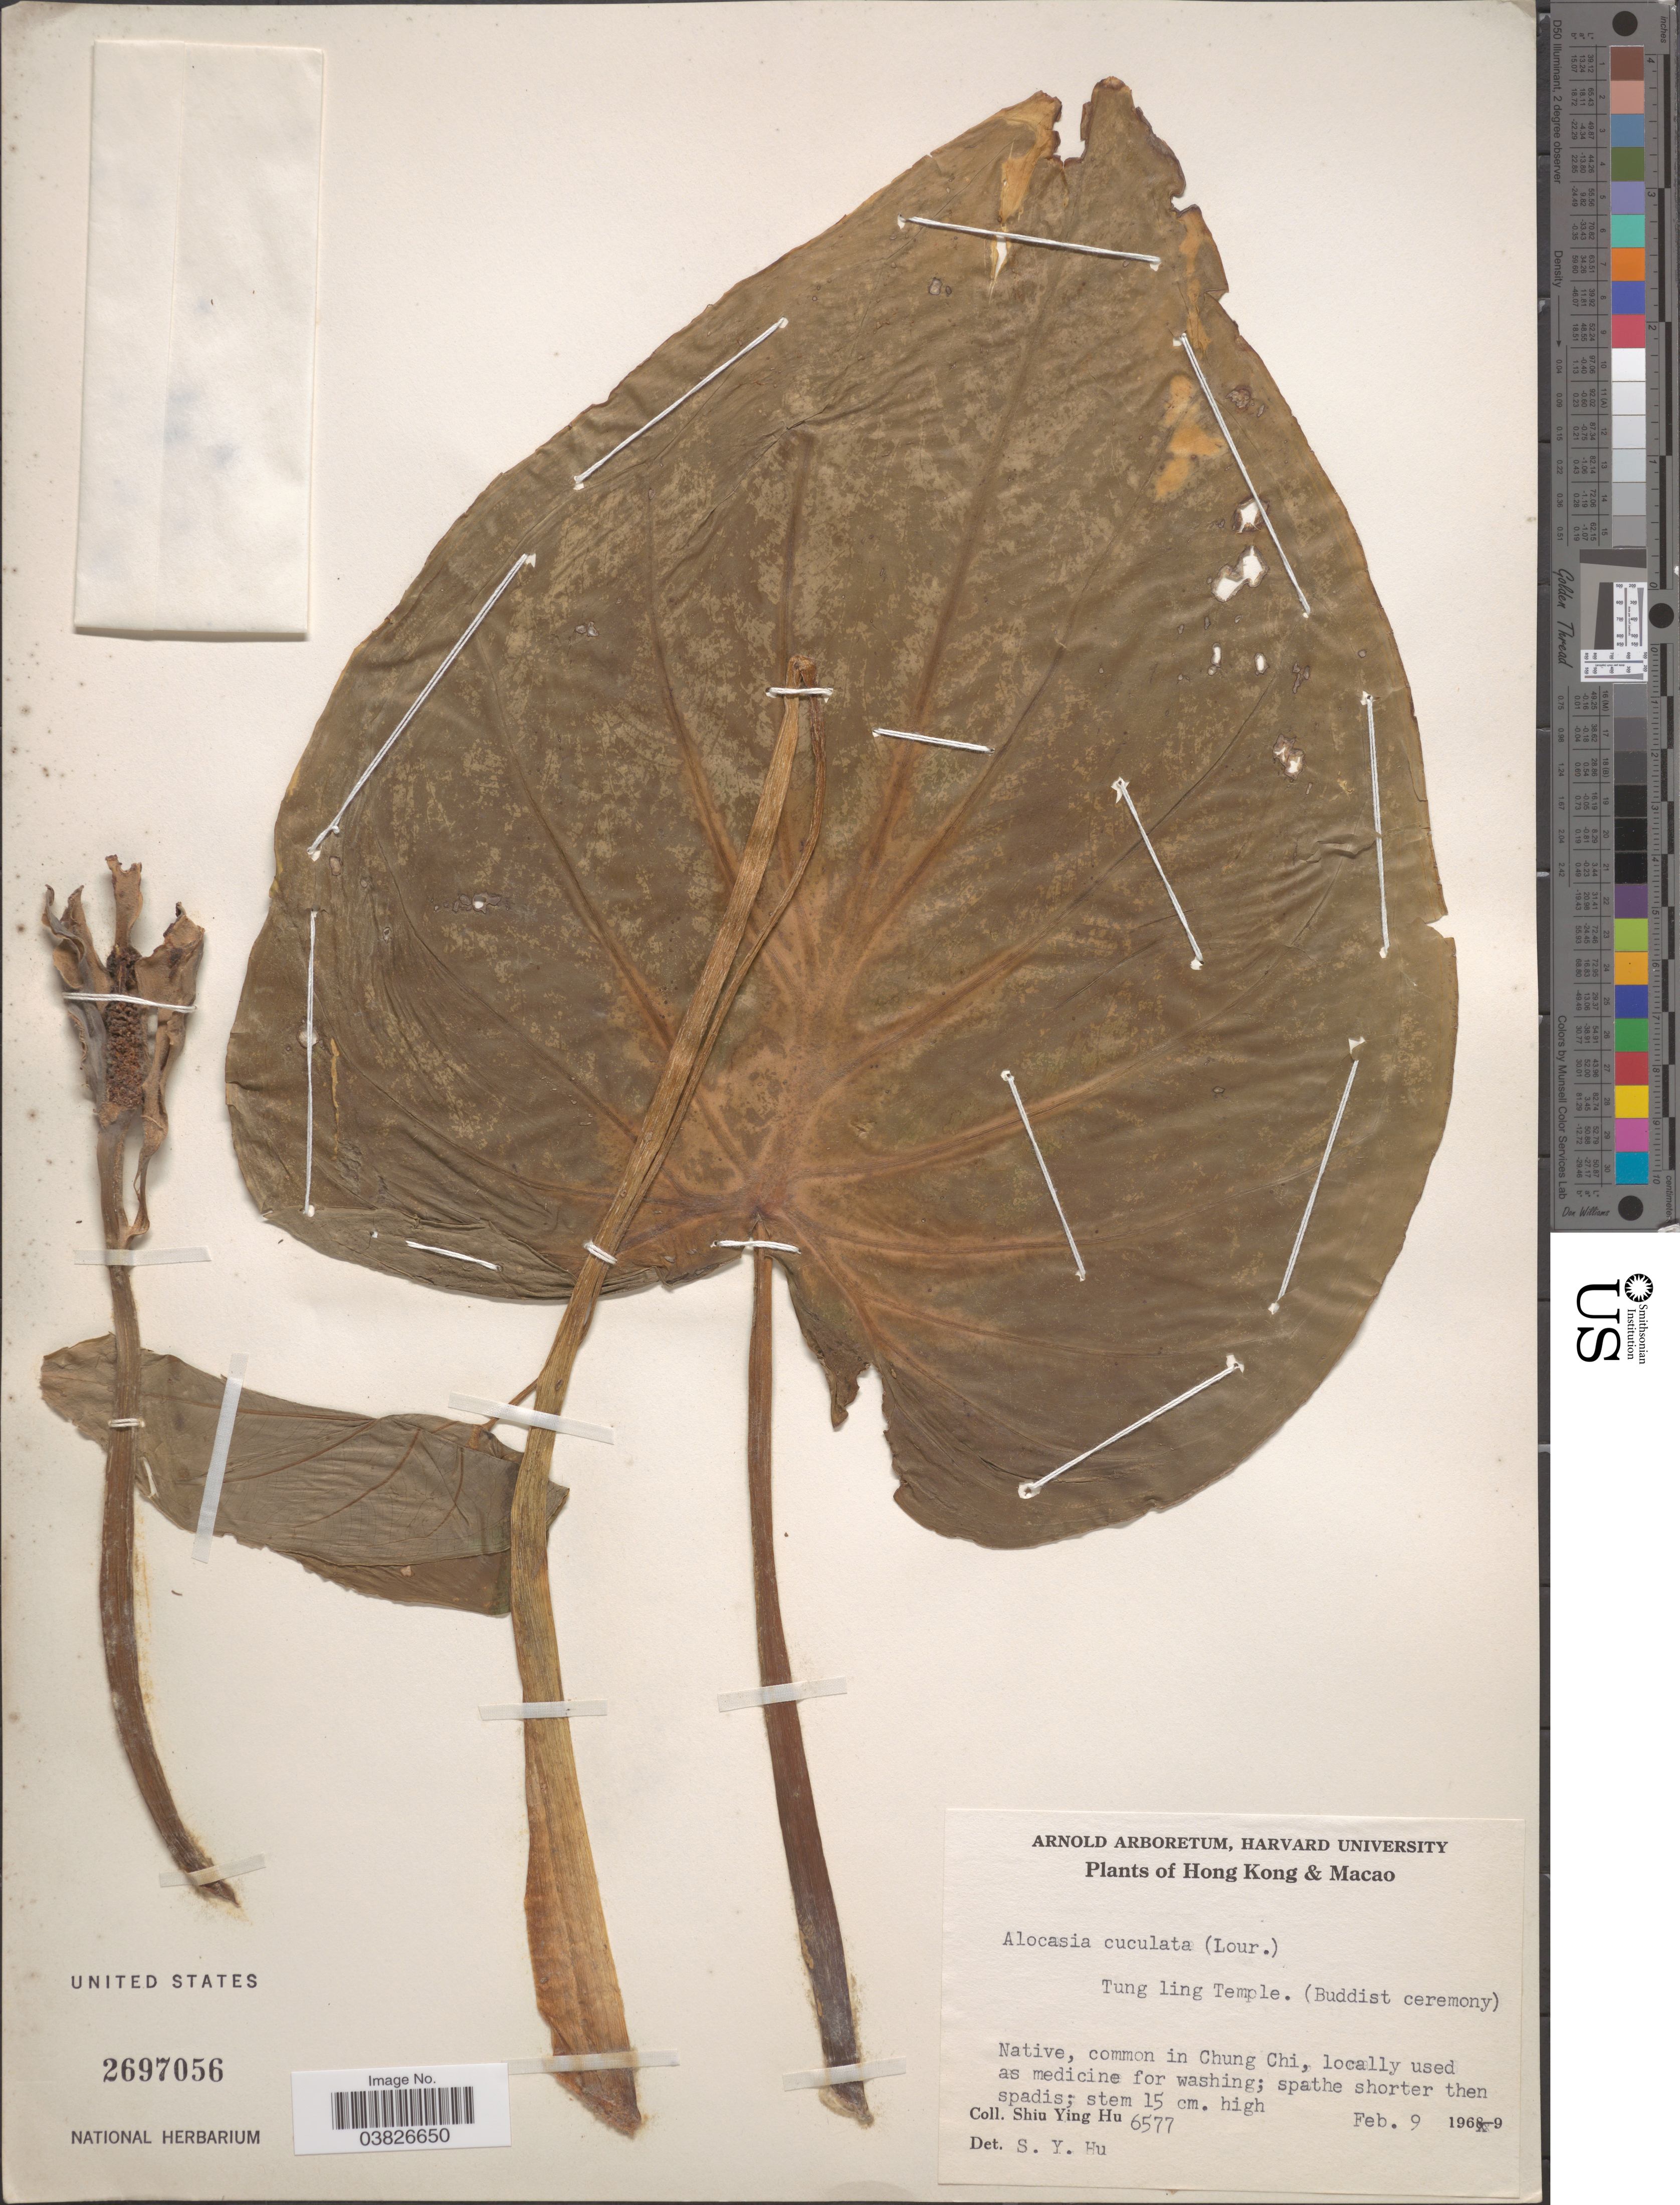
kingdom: Plantae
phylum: Tracheophyta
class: Liliopsida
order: Alismatales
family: Araceae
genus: Alocasia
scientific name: Alocasia cucullata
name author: (Lour.) G. Don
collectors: S. Y. Hu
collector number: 6577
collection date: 1969-02-09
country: China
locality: Hong Kong & Macao. Tung ling Temple. (Buddist ceremony). Chung Chi.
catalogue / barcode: US 2697056